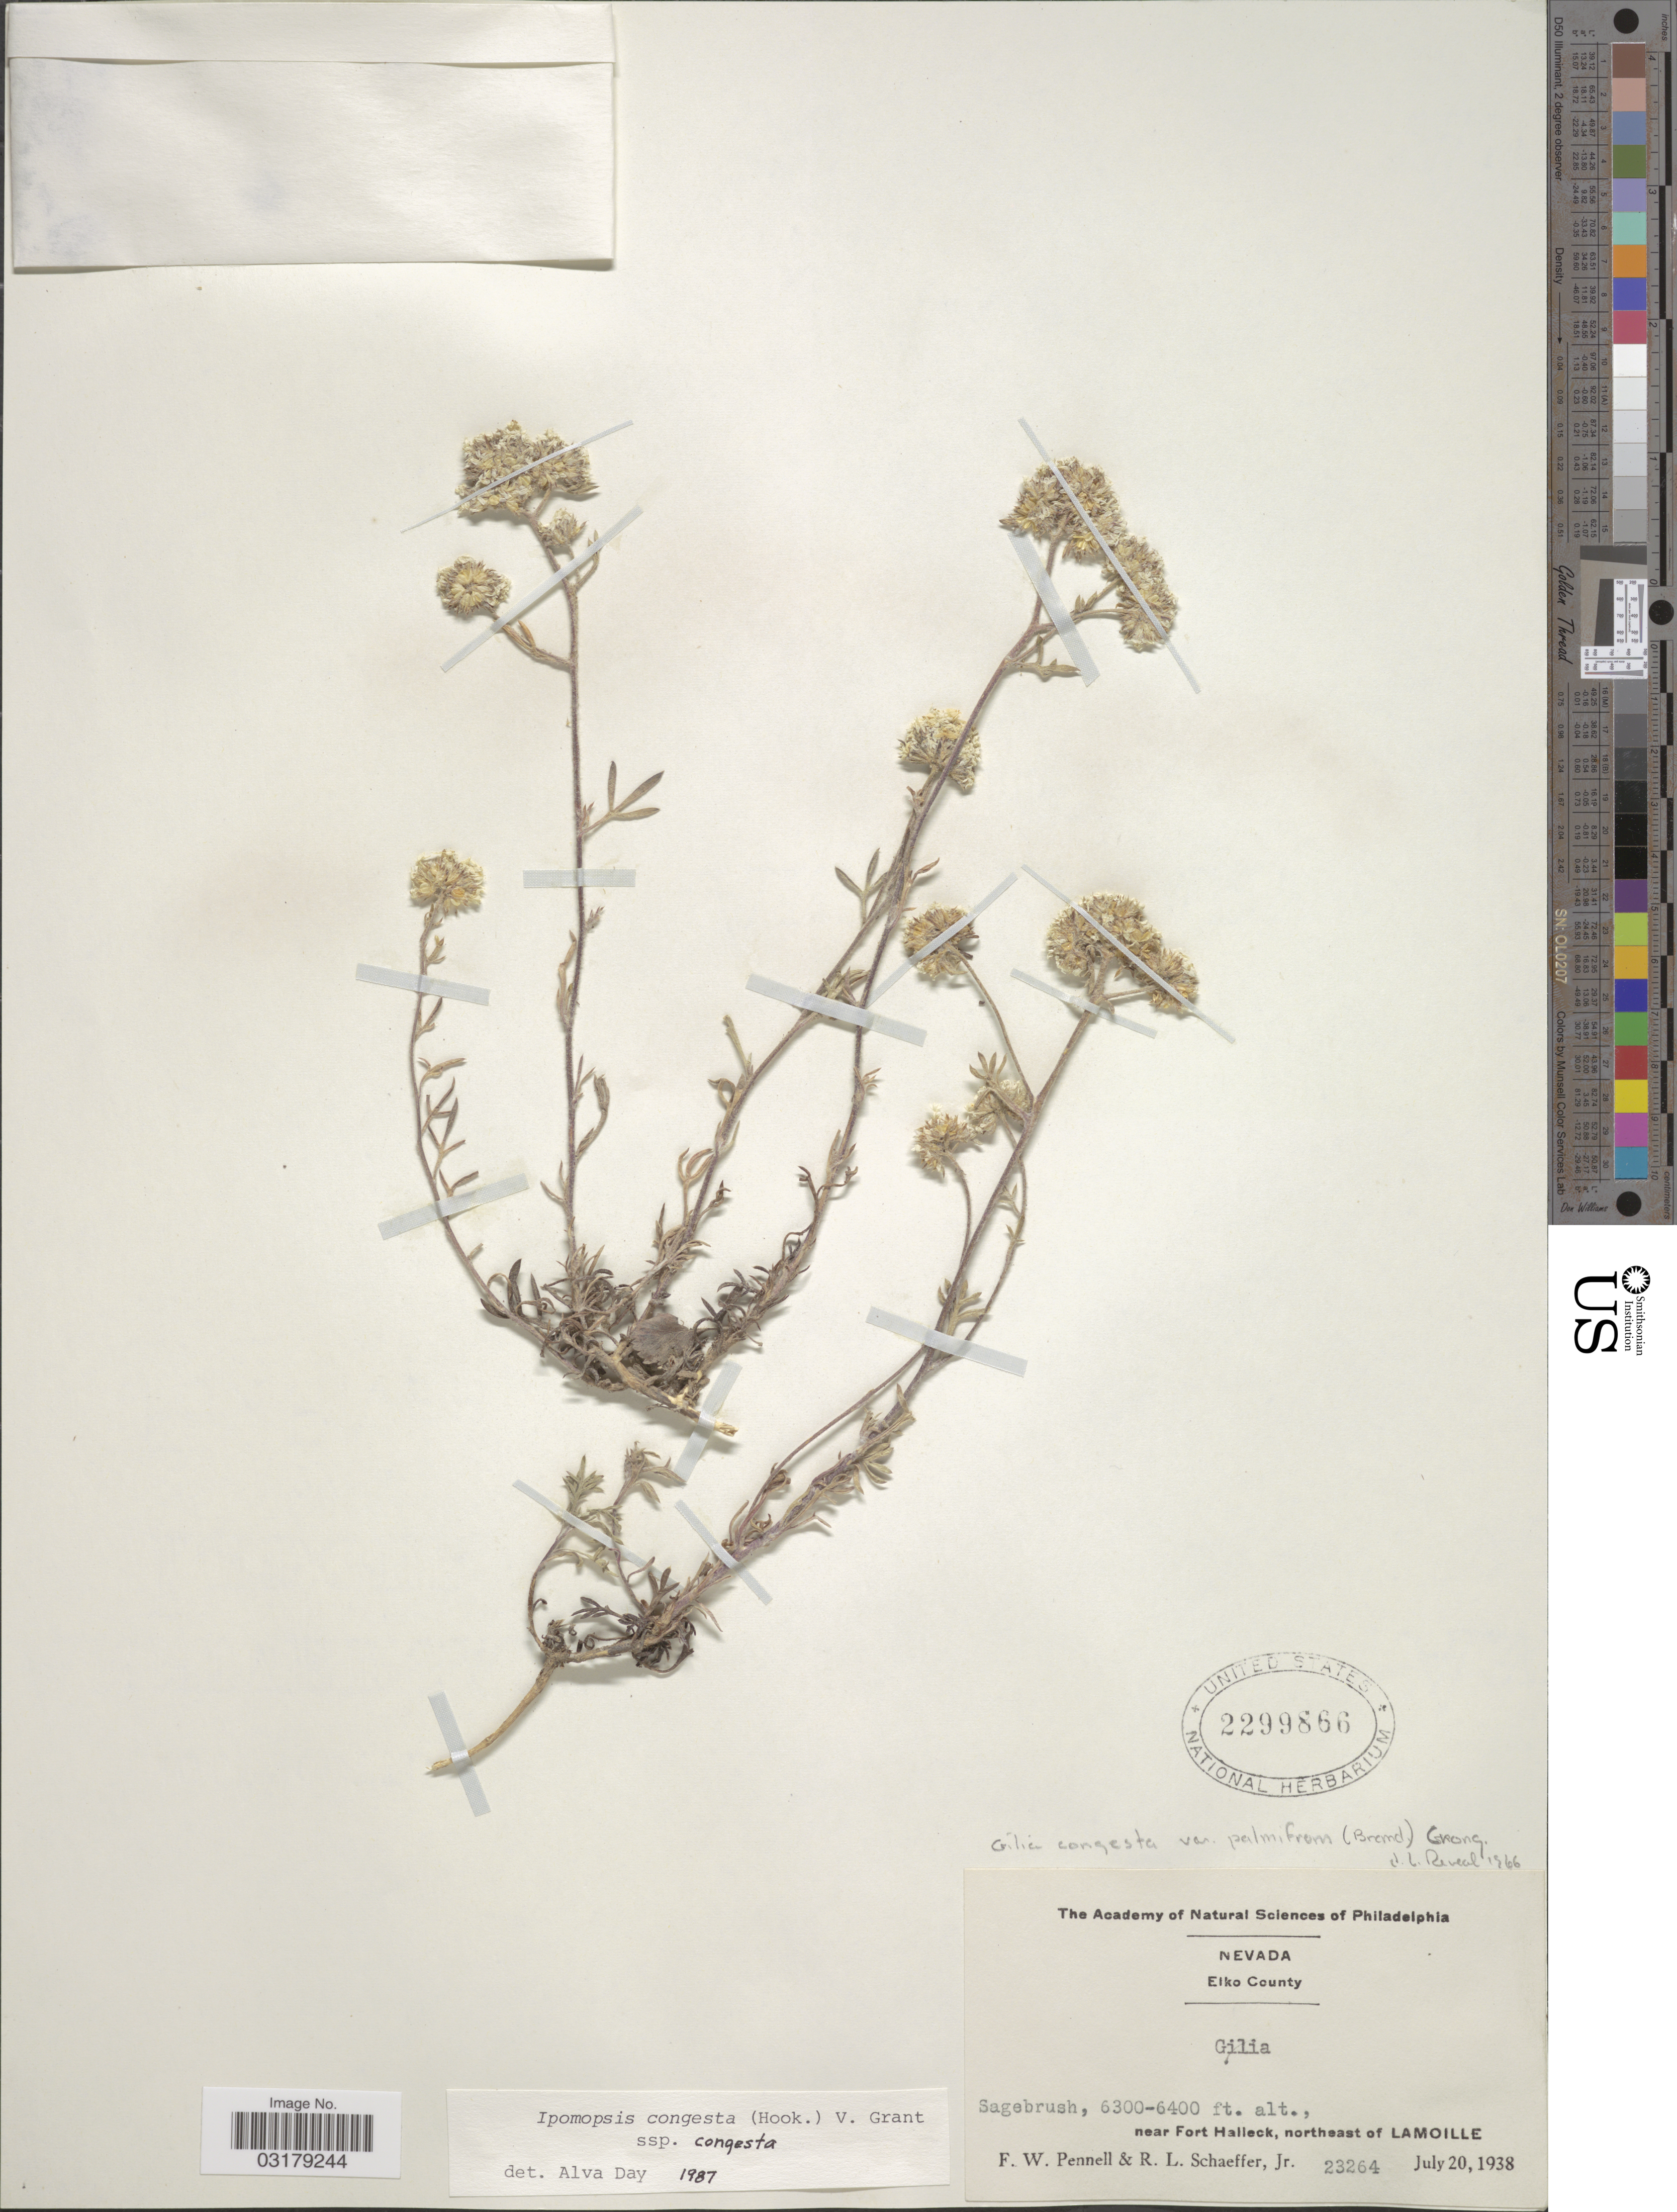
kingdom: Plantae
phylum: Tracheophyta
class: Magnoliopsida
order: Ericales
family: Polemoniaceae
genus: Ipomopsis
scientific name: Ipomopsis congesta subsp. congesta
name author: (Hook.) V.E. Grant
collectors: F. W. Pennell & R. L. Schaeffer Jr.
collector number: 23264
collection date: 1938-07-20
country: United States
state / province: Nevada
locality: Elko County. Sagebrush, near Fort Halleck, northeast of LAMOILLE.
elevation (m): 1920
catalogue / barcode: US 2299866